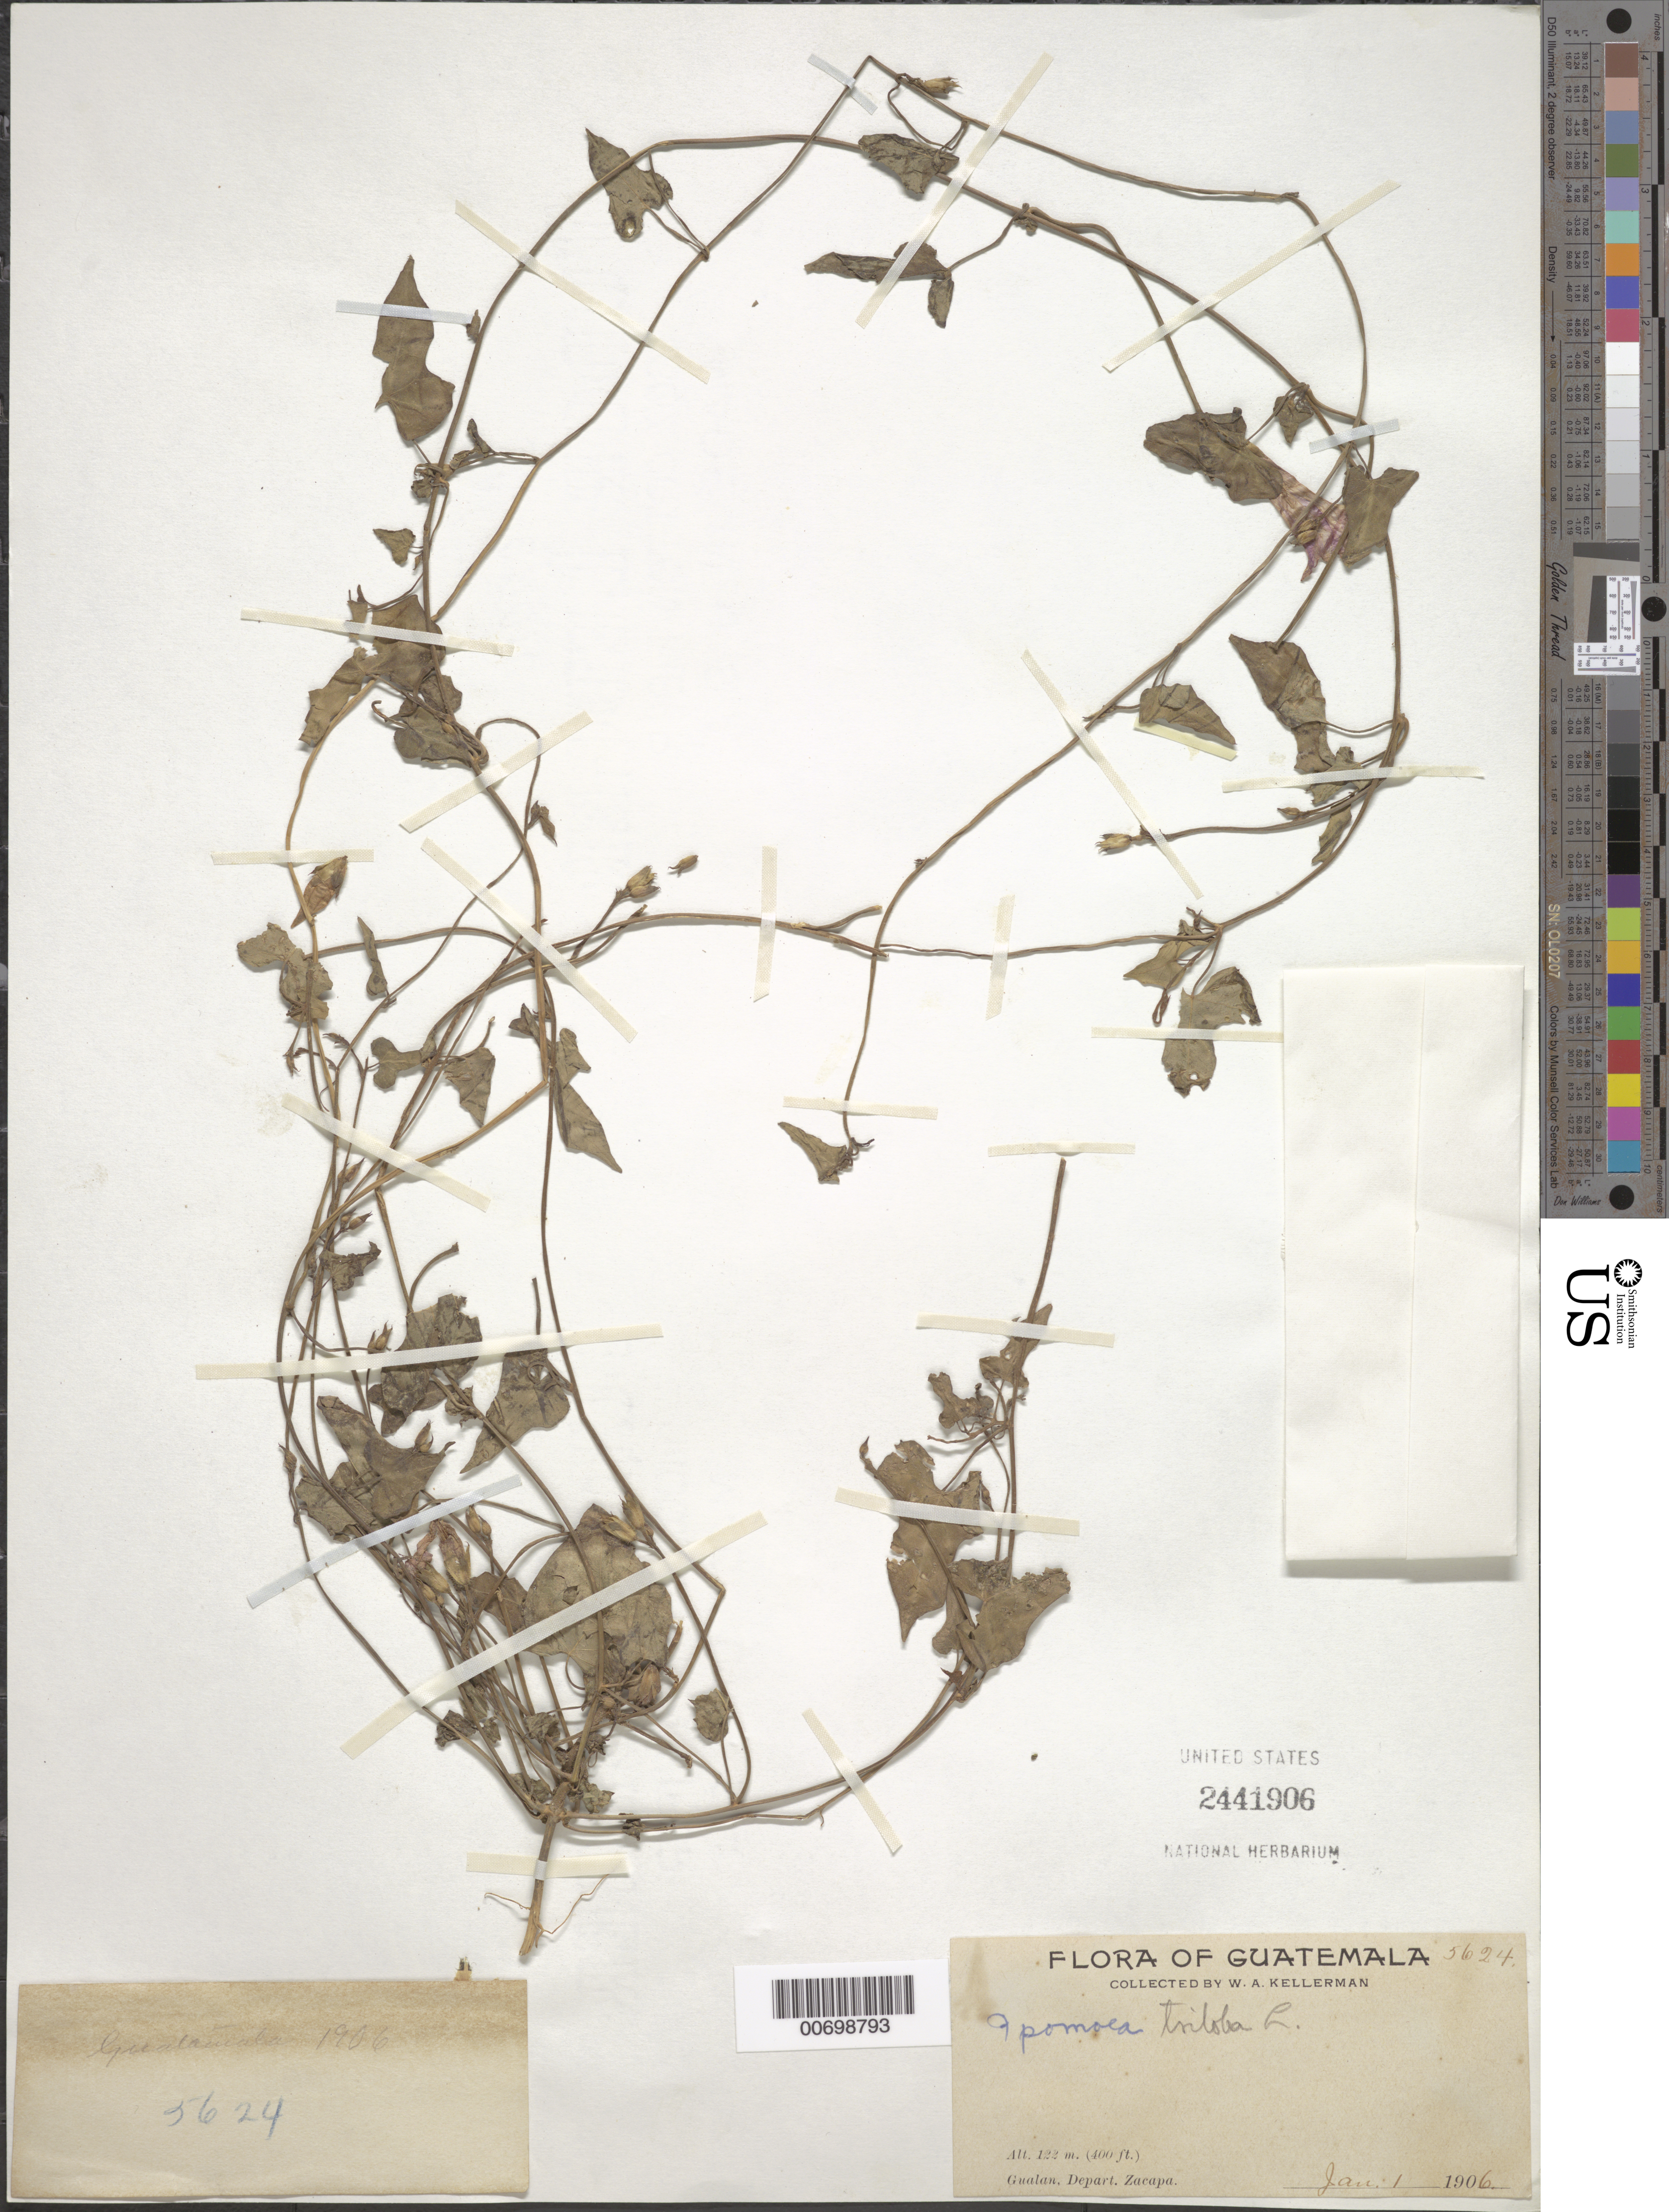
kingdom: Plantae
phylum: Tracheophyta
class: Magnoliopsida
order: Solanales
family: Convolvulaceae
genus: Ipomoea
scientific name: Ipomoea triloba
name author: L.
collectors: W. Kellerman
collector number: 5624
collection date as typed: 01 Jan 1906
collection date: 1906-01-01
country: Guatemala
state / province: Zacapa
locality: Gualan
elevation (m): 122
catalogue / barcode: US 2441906